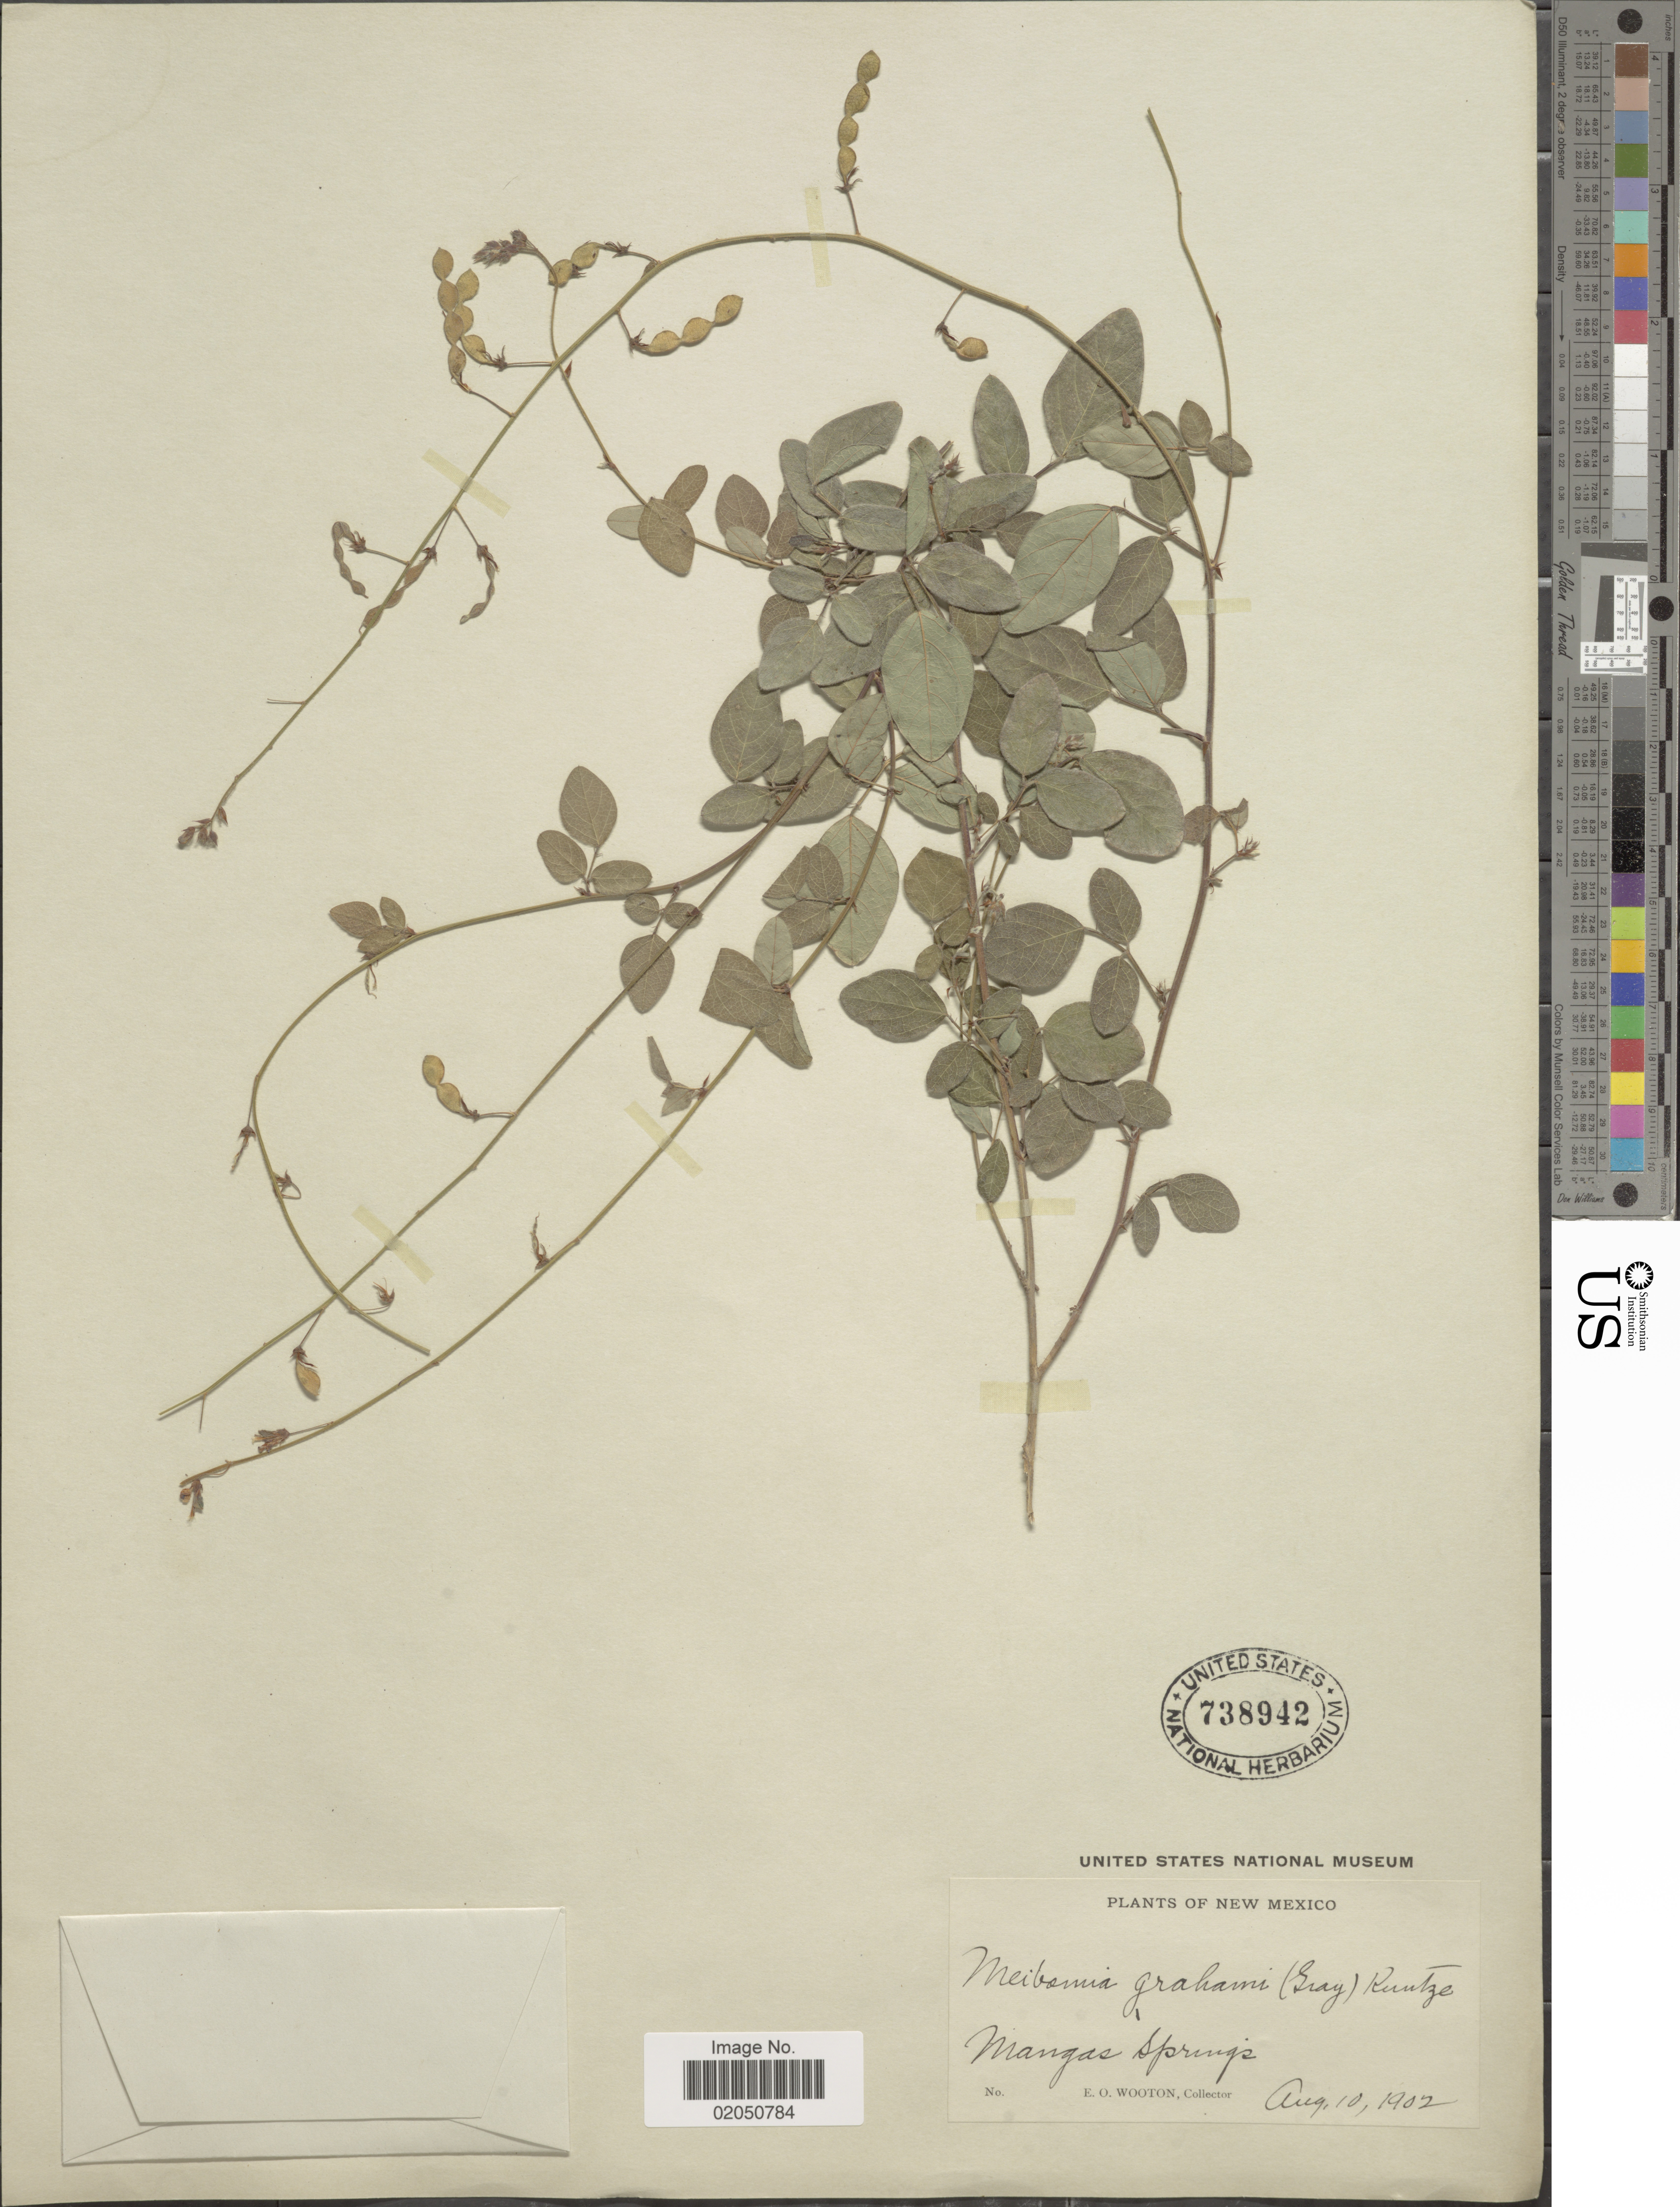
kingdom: Plantae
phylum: Tracheophyta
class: Magnoliopsida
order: Fabales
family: Fabaceae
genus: Desmodium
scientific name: Desmodium grahamii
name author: A. Gray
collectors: E. O. Wooton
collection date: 1902-08-10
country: United States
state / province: New Mexico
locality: Mangas Springs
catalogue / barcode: US 738942